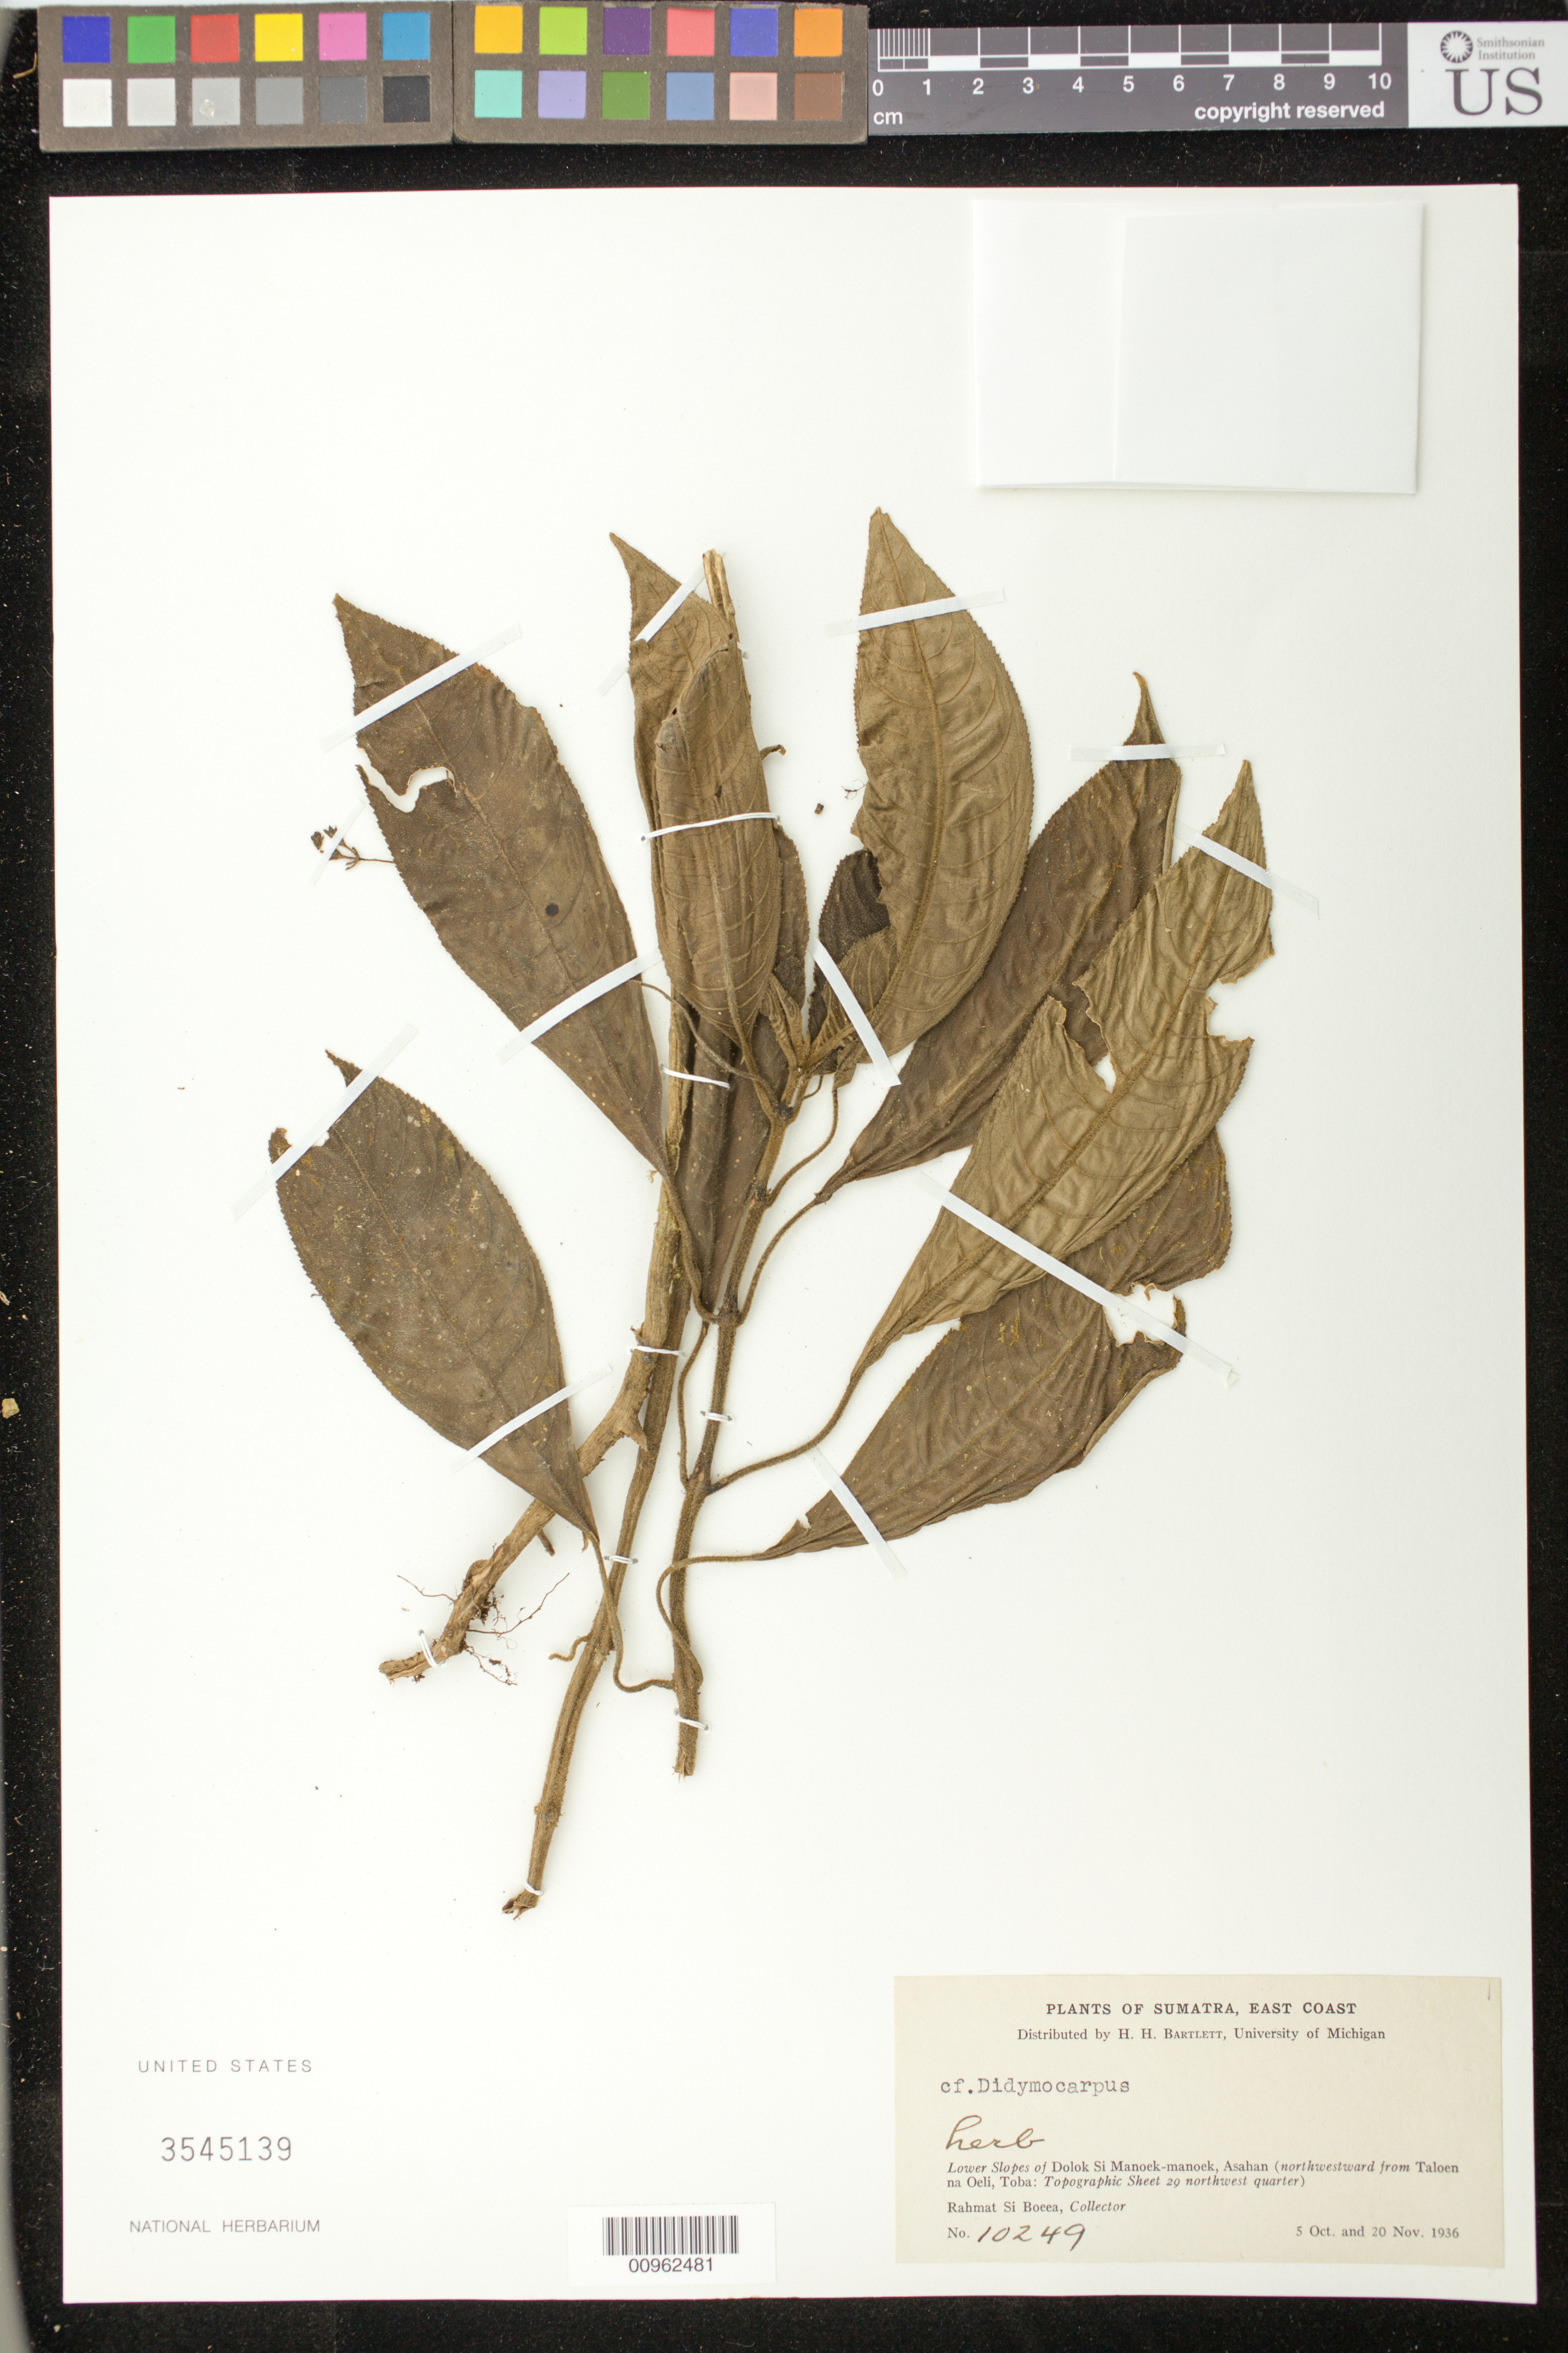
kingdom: Plantae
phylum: Tracheophyta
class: Magnoliopsida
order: Lamiales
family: Gesneriaceae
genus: Didymocarpus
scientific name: Didymocarpus sp.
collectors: Rahmat Si Boeea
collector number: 10249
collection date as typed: Oct-Nov 1936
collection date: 1936-10/1936-11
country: Indonesia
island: Sumatra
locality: Sumatra, east coast. Lower slopes of Dolok Si Manoek-manoek, Asahan (northwestward from Taloen na Oeli, Toba: topographic sheet 29 northwest quarter)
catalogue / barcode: US 3545139